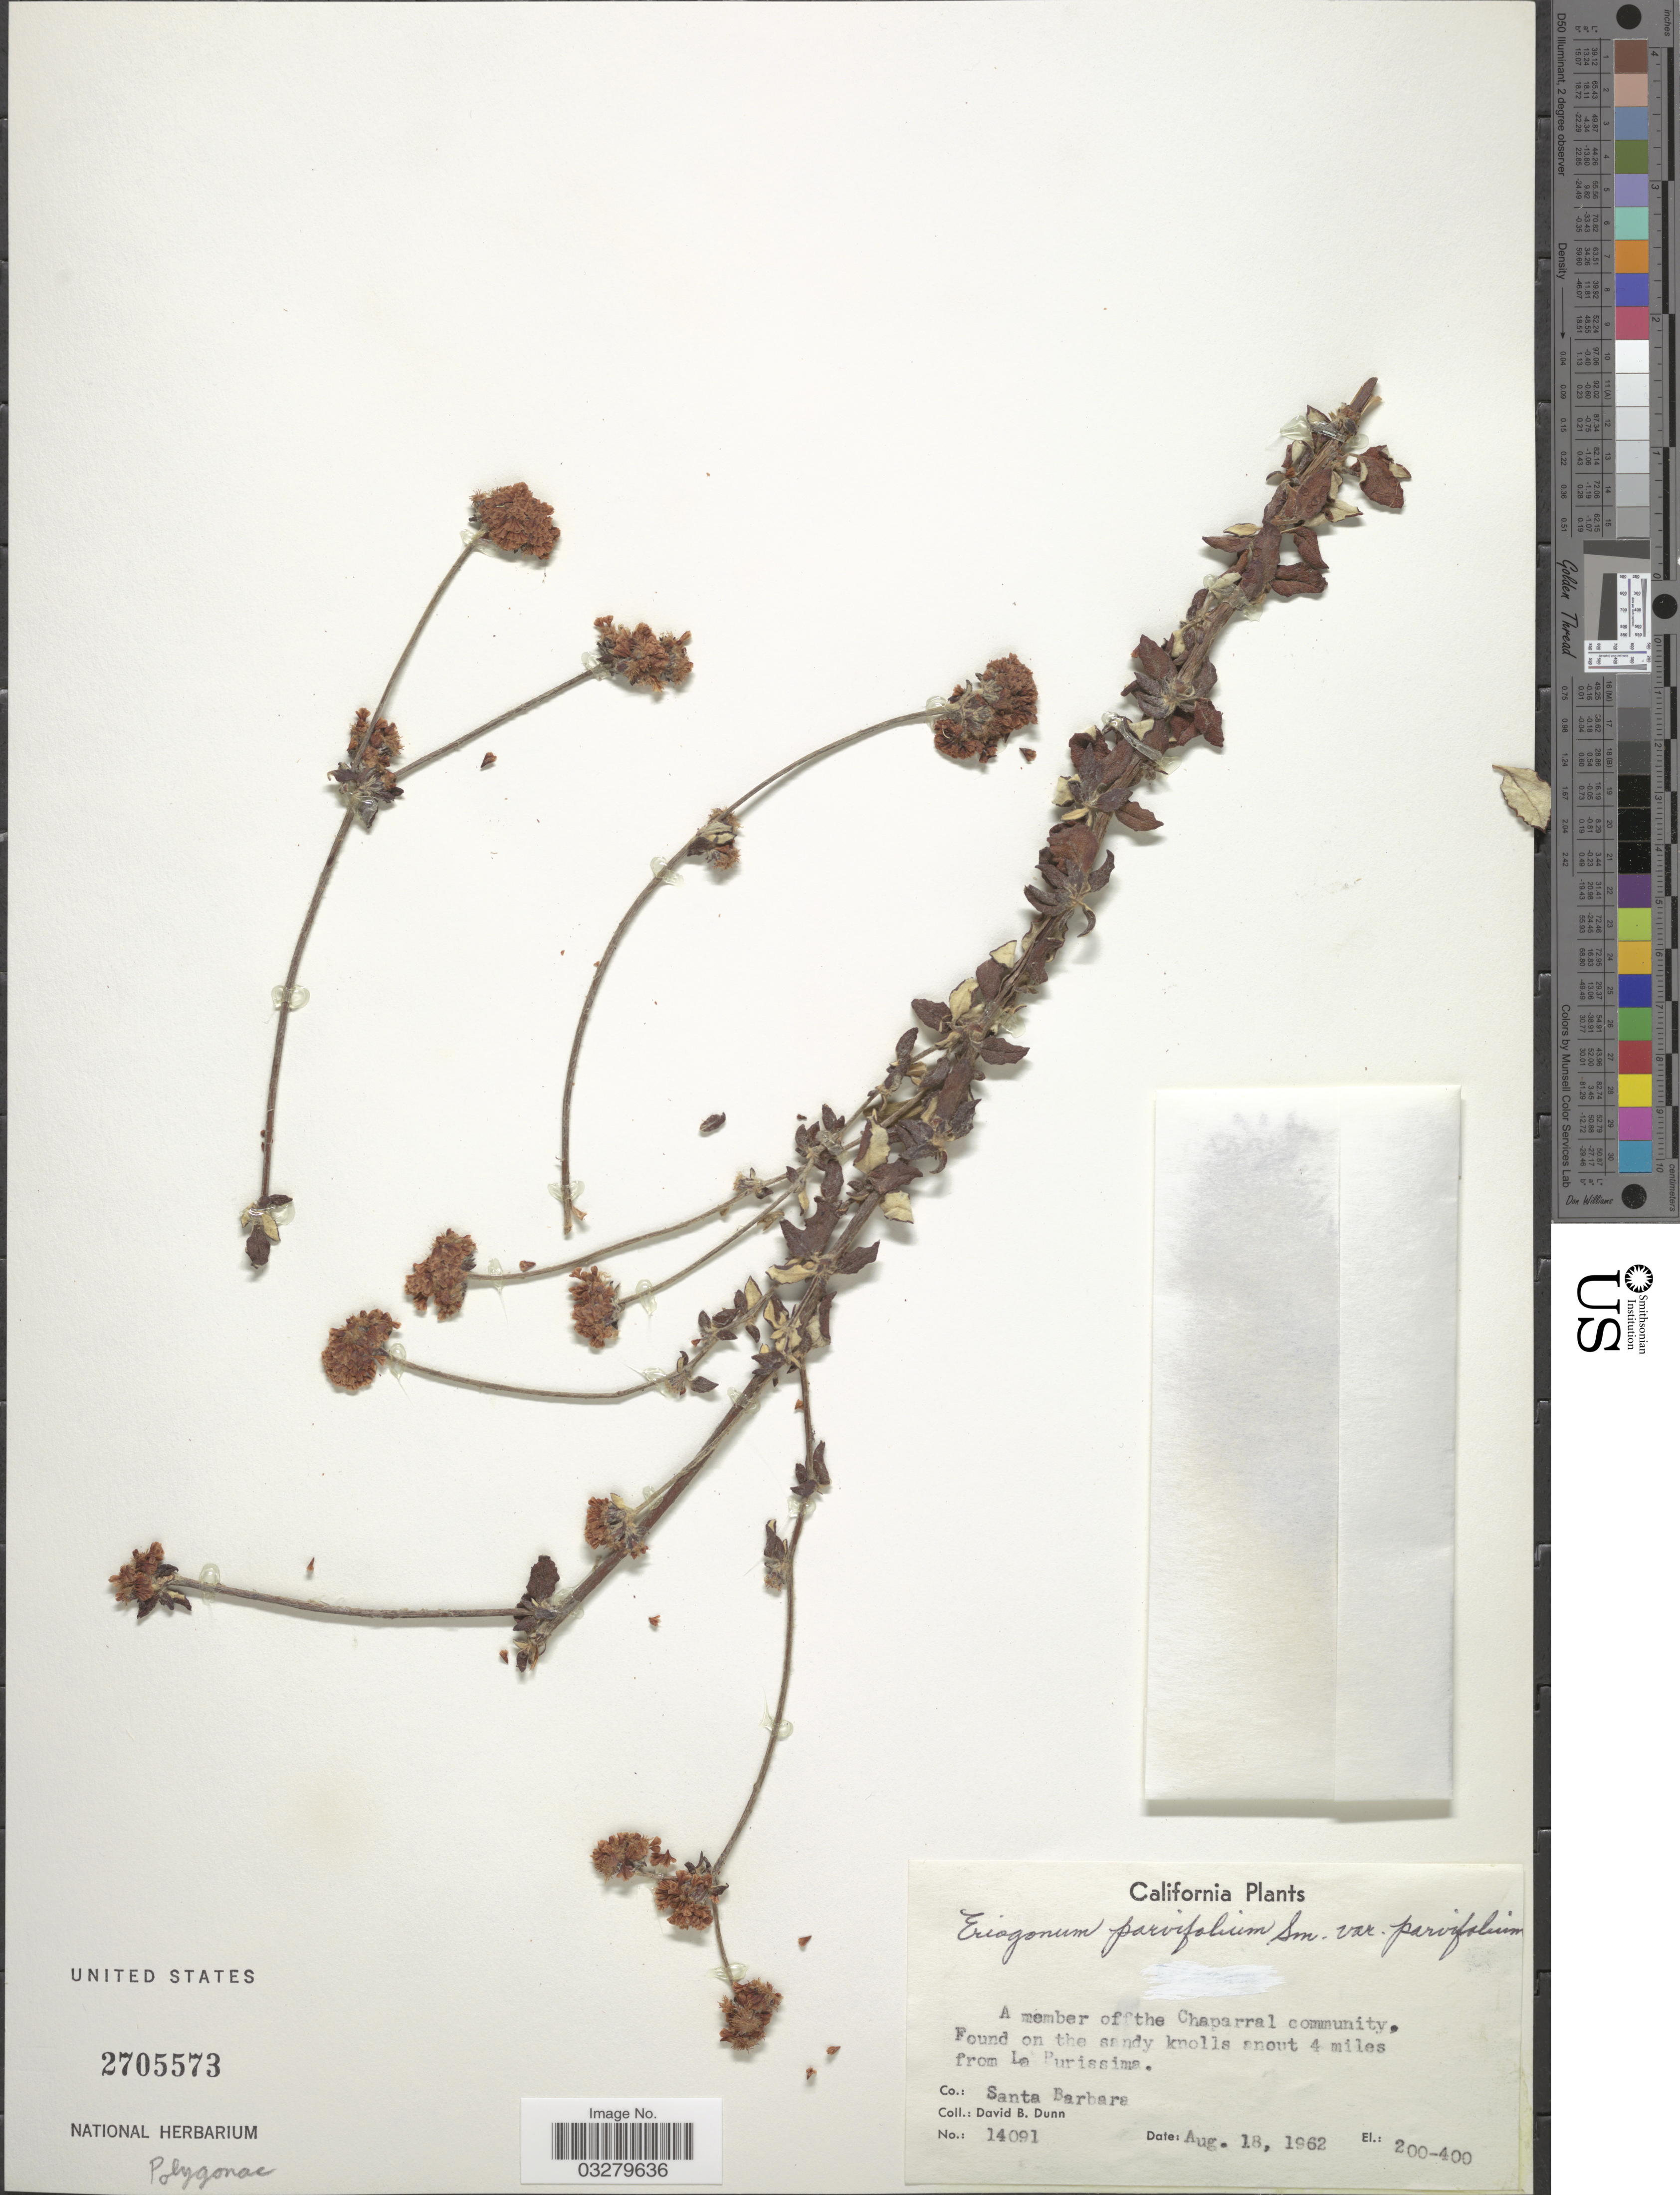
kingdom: Plantae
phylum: Tracheophyta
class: Magnoliopsida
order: Caryophyllales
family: Polygonaceae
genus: Eriogonum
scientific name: Eriogonum parviflorum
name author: Nutt.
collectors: D. B. Dunn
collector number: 14091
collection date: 1962-08-18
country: United States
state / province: California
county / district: Santa Barbara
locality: Found on the sandy knolls anout 4 miles from La Purissima. Co.: Santa Barbara.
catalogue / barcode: US 2705573